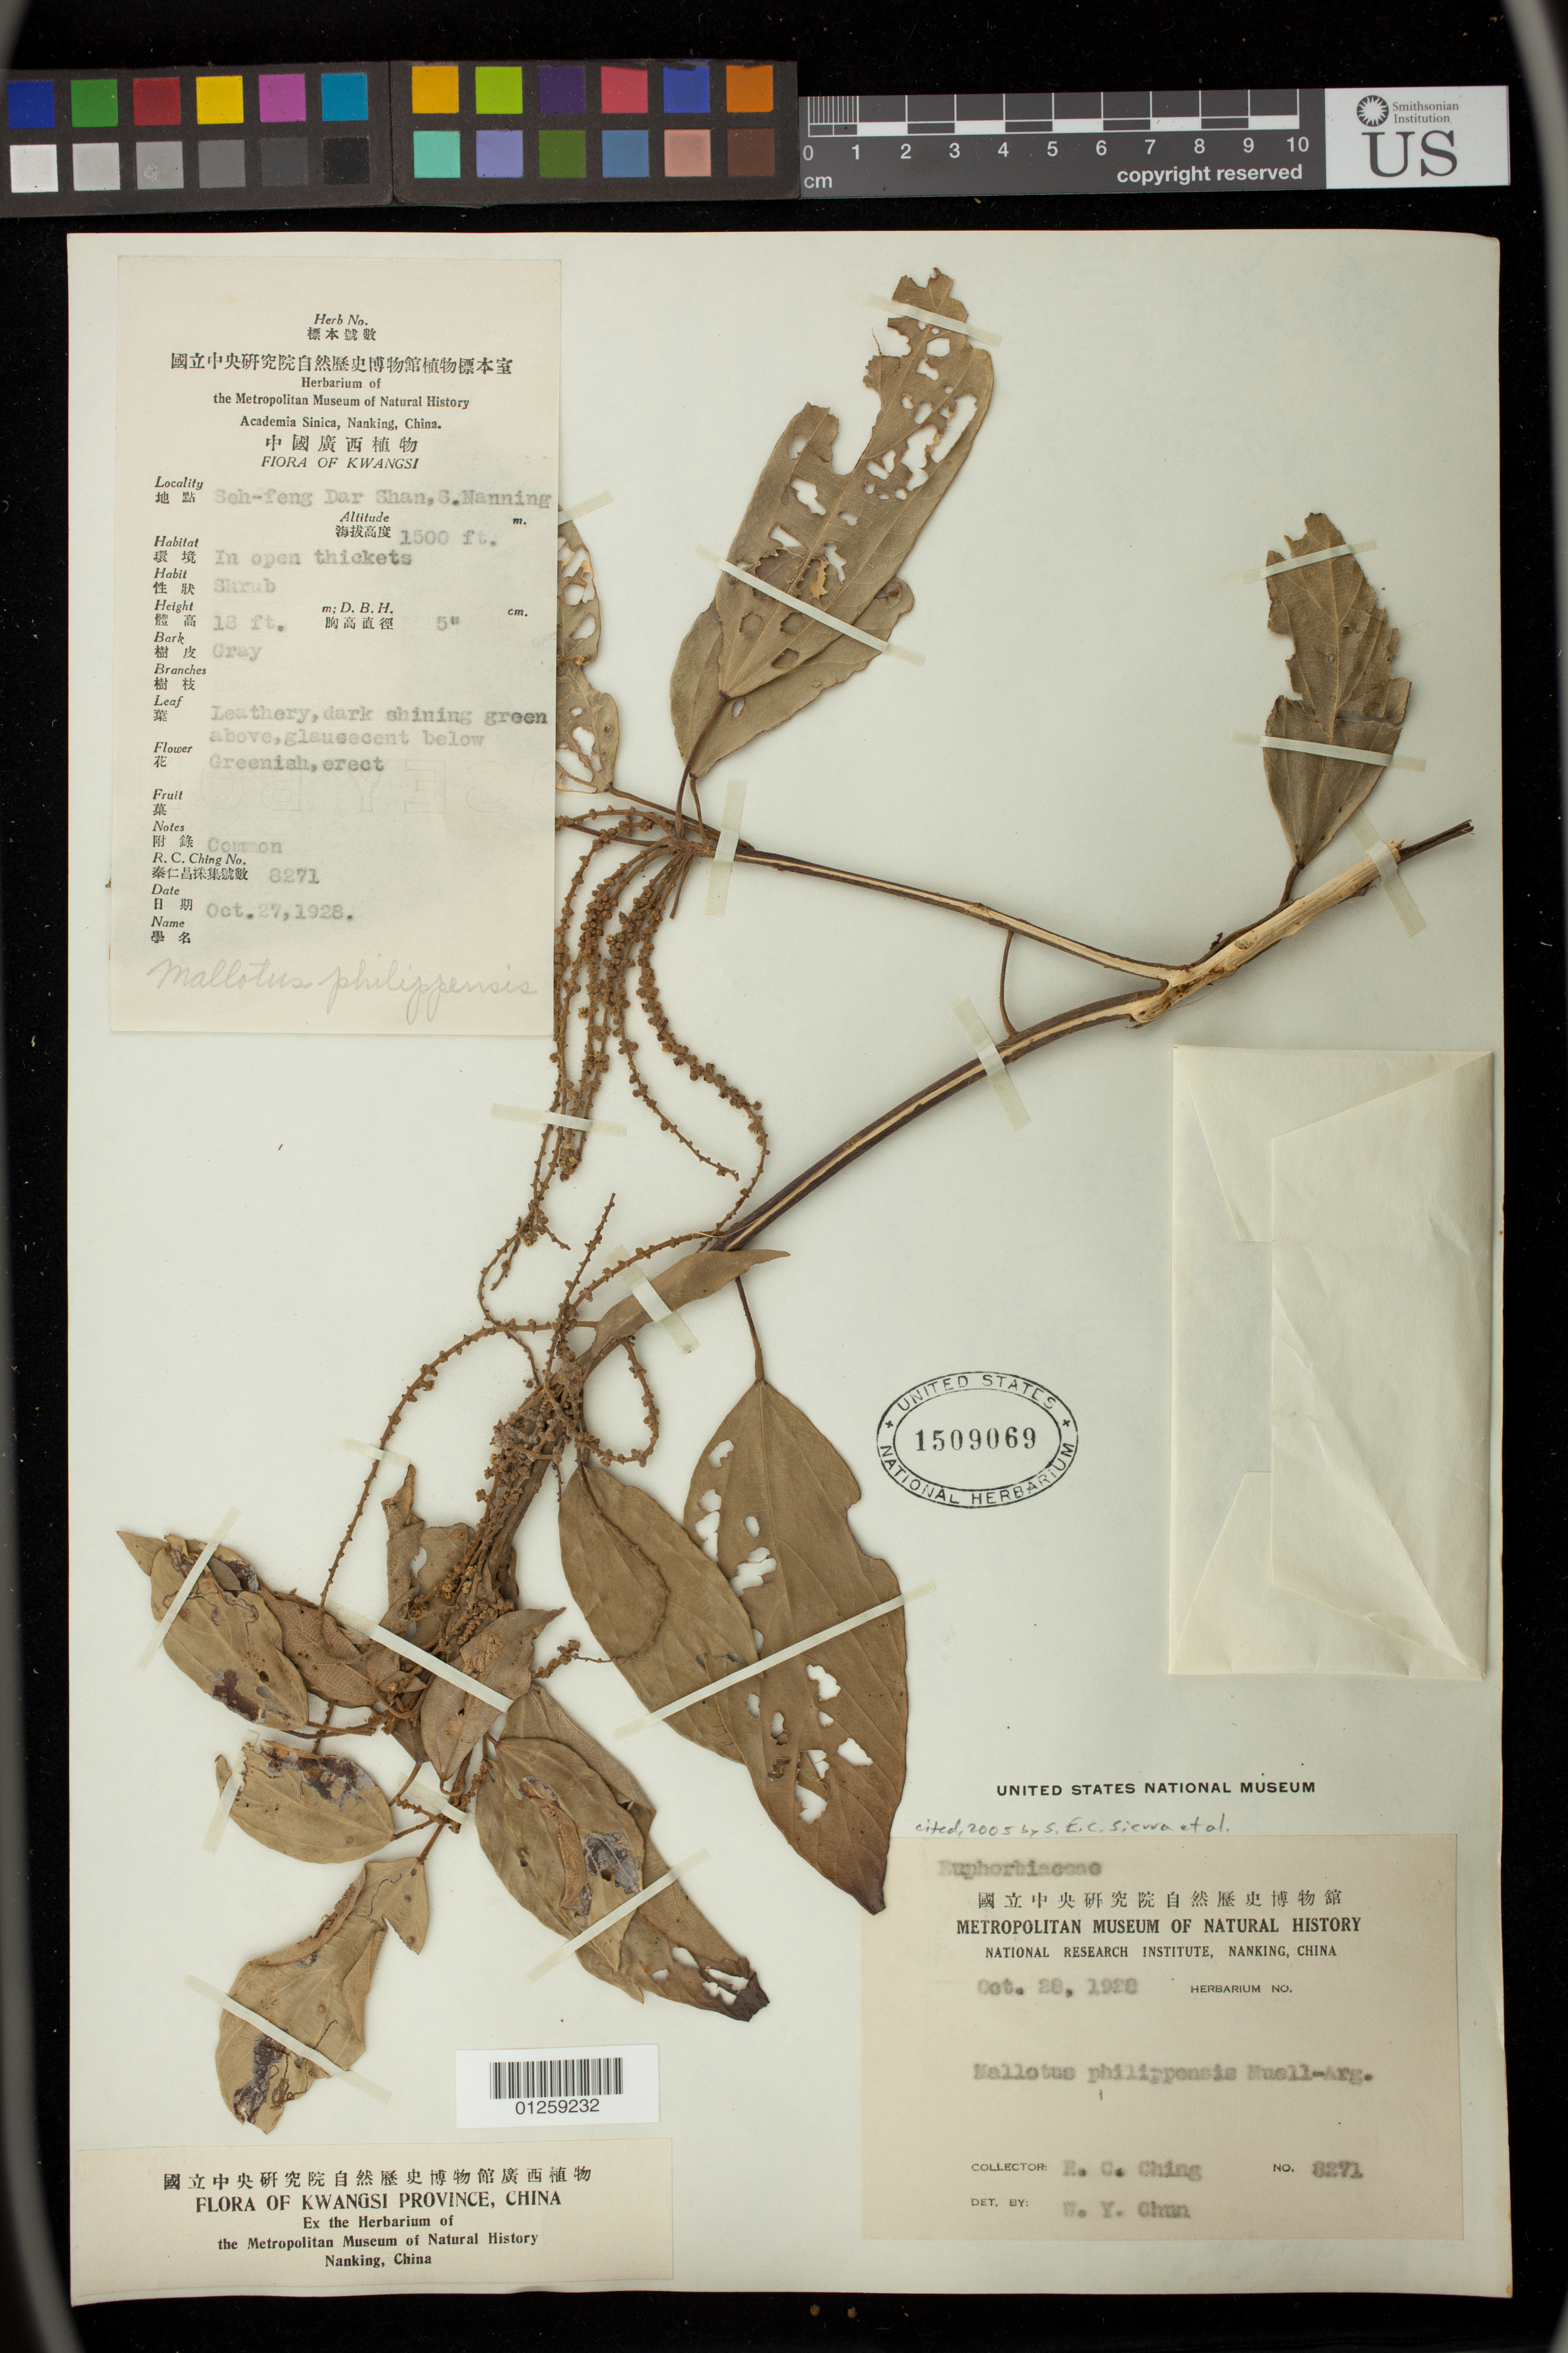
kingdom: Plantae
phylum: Tracheophyta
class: Magnoliopsida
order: Malpighiales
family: Euphorbiaceae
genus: Mallotus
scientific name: Mallotus philippensis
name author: (Lam.) Müll. Arg.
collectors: R. C. Ching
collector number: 8271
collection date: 1928-10-27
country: China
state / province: Guangxi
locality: Seh-feng Dar Shan, S. Nanning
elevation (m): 457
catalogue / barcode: US 1509069